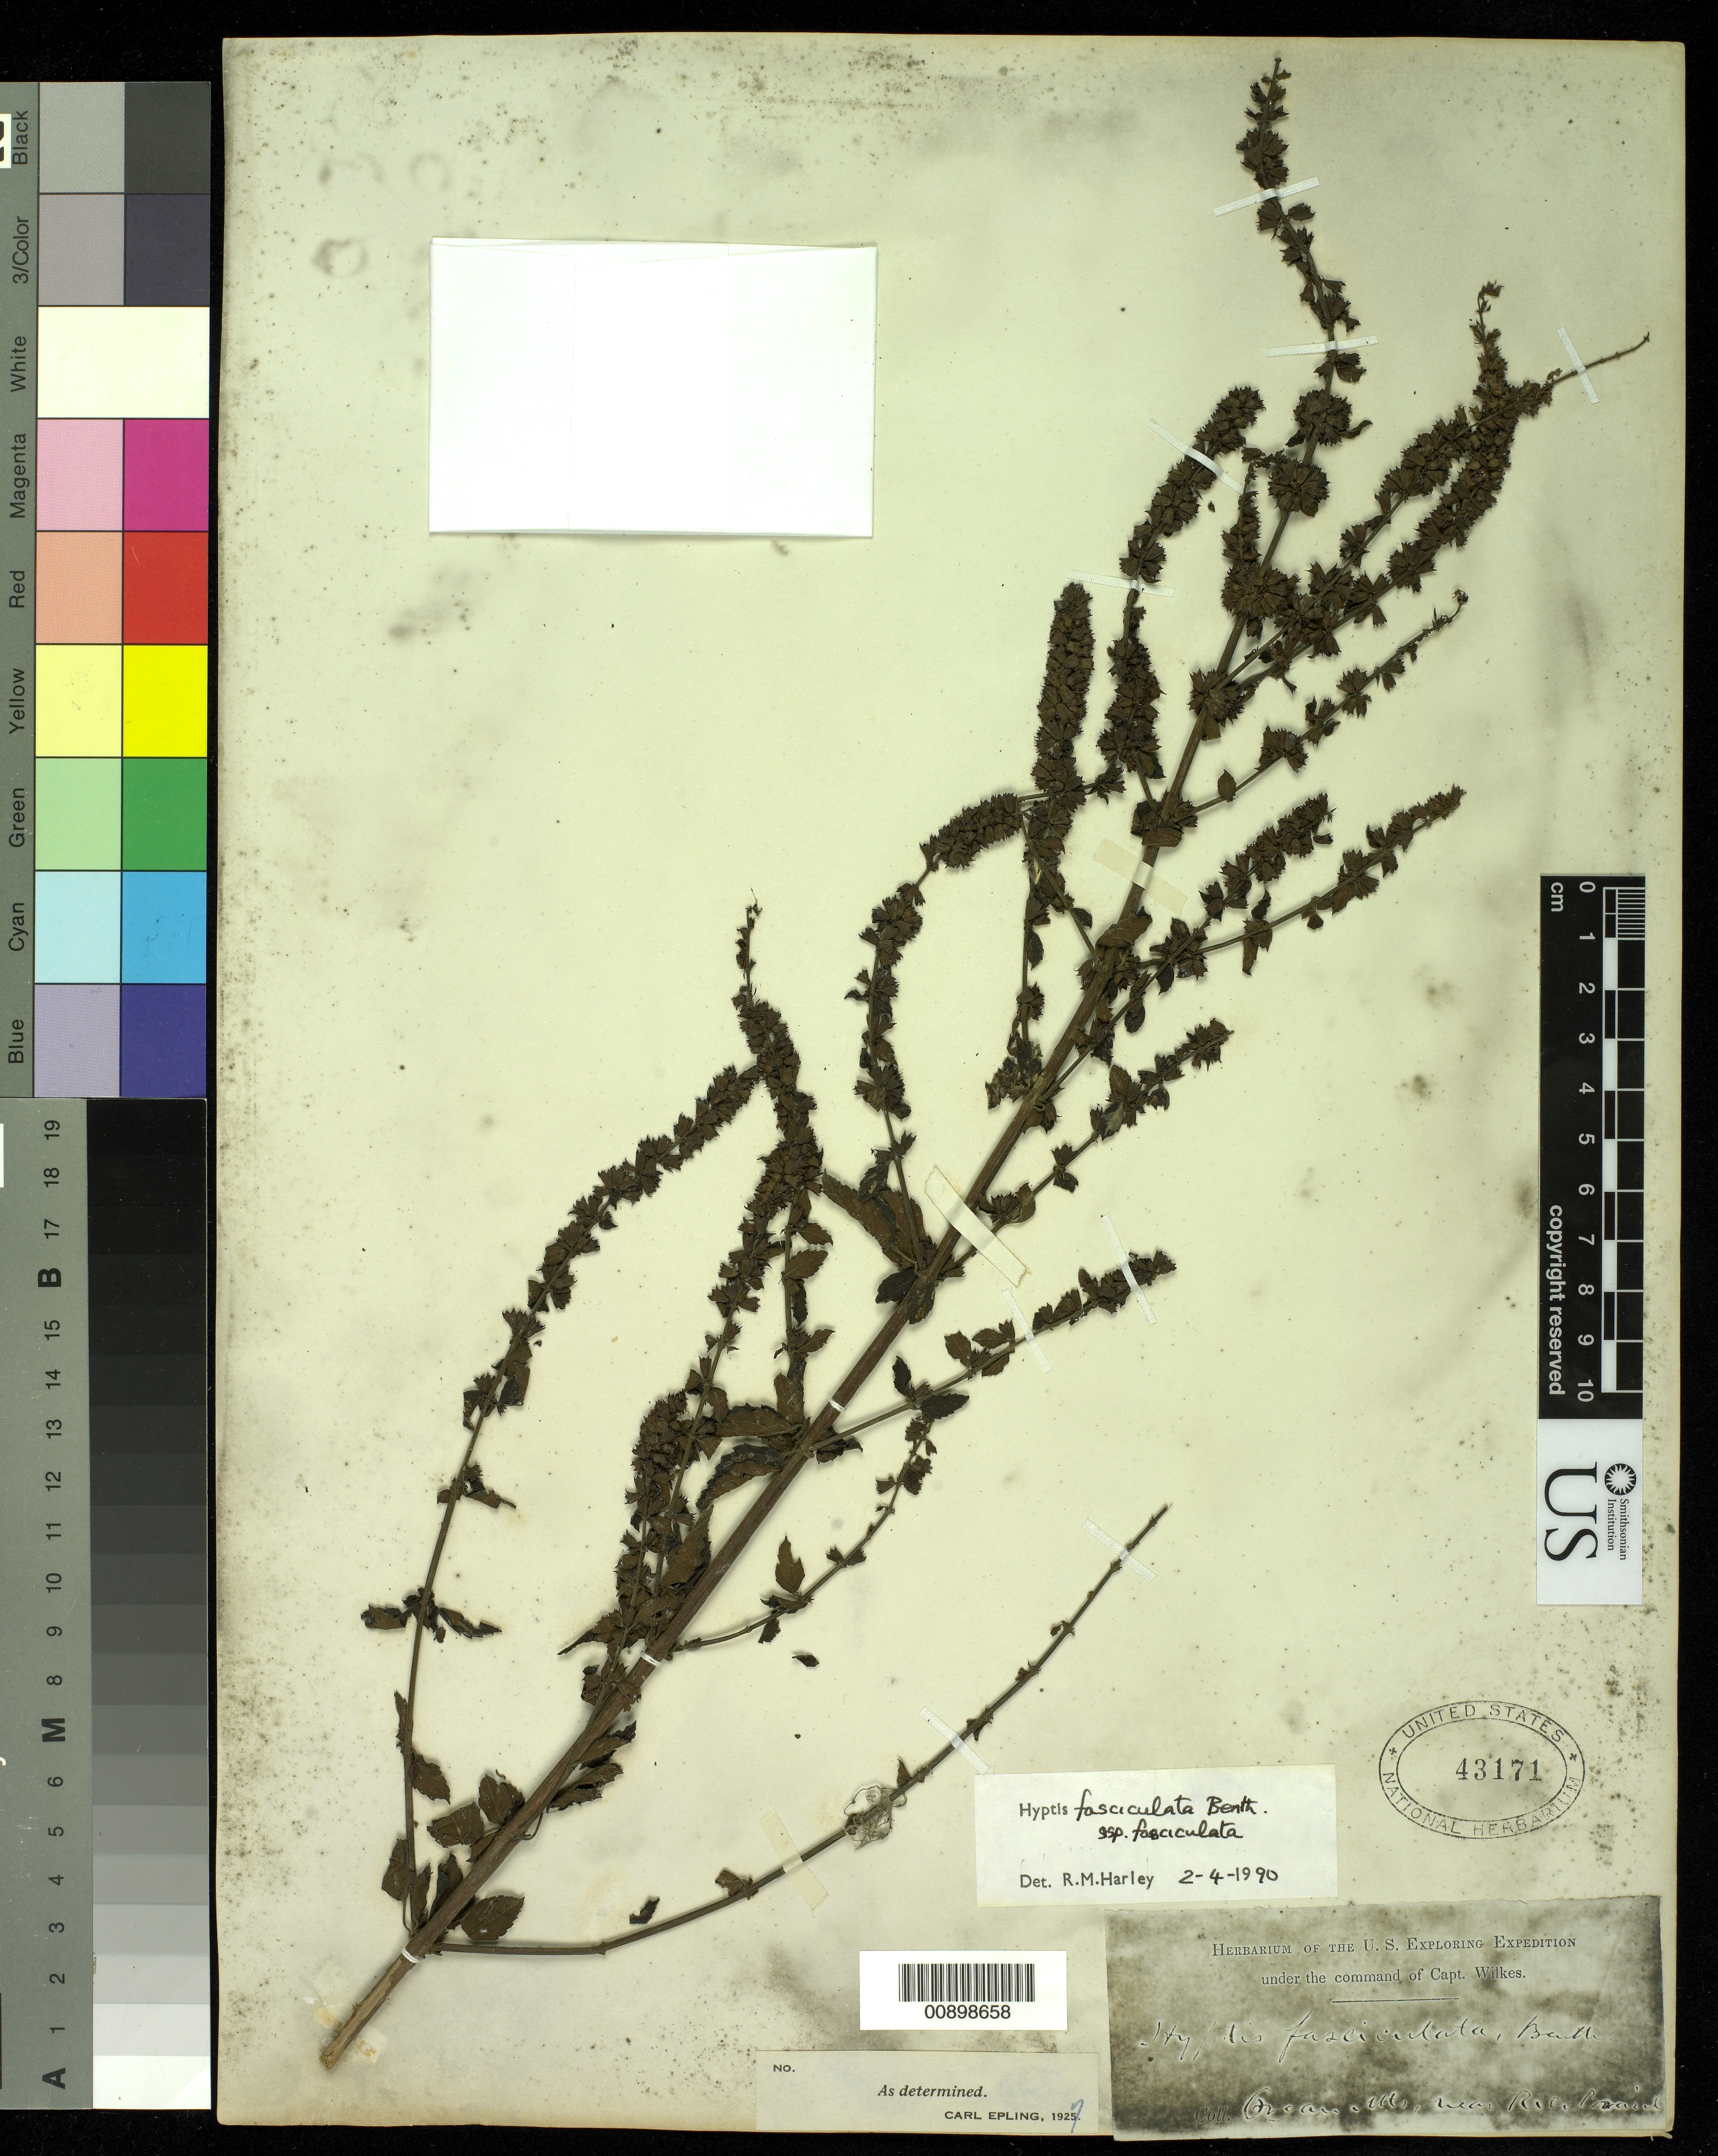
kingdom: Plantae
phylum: Tracheophyta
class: Magnoliopsida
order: Lamiales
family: Lamiaceae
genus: Hyptis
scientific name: Hyptis fasciculata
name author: Benth.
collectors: Wilkes Explor. Exped.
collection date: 1838/1842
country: Brazil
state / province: Rio de Janeiro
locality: Organ Mts.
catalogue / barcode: US 43171